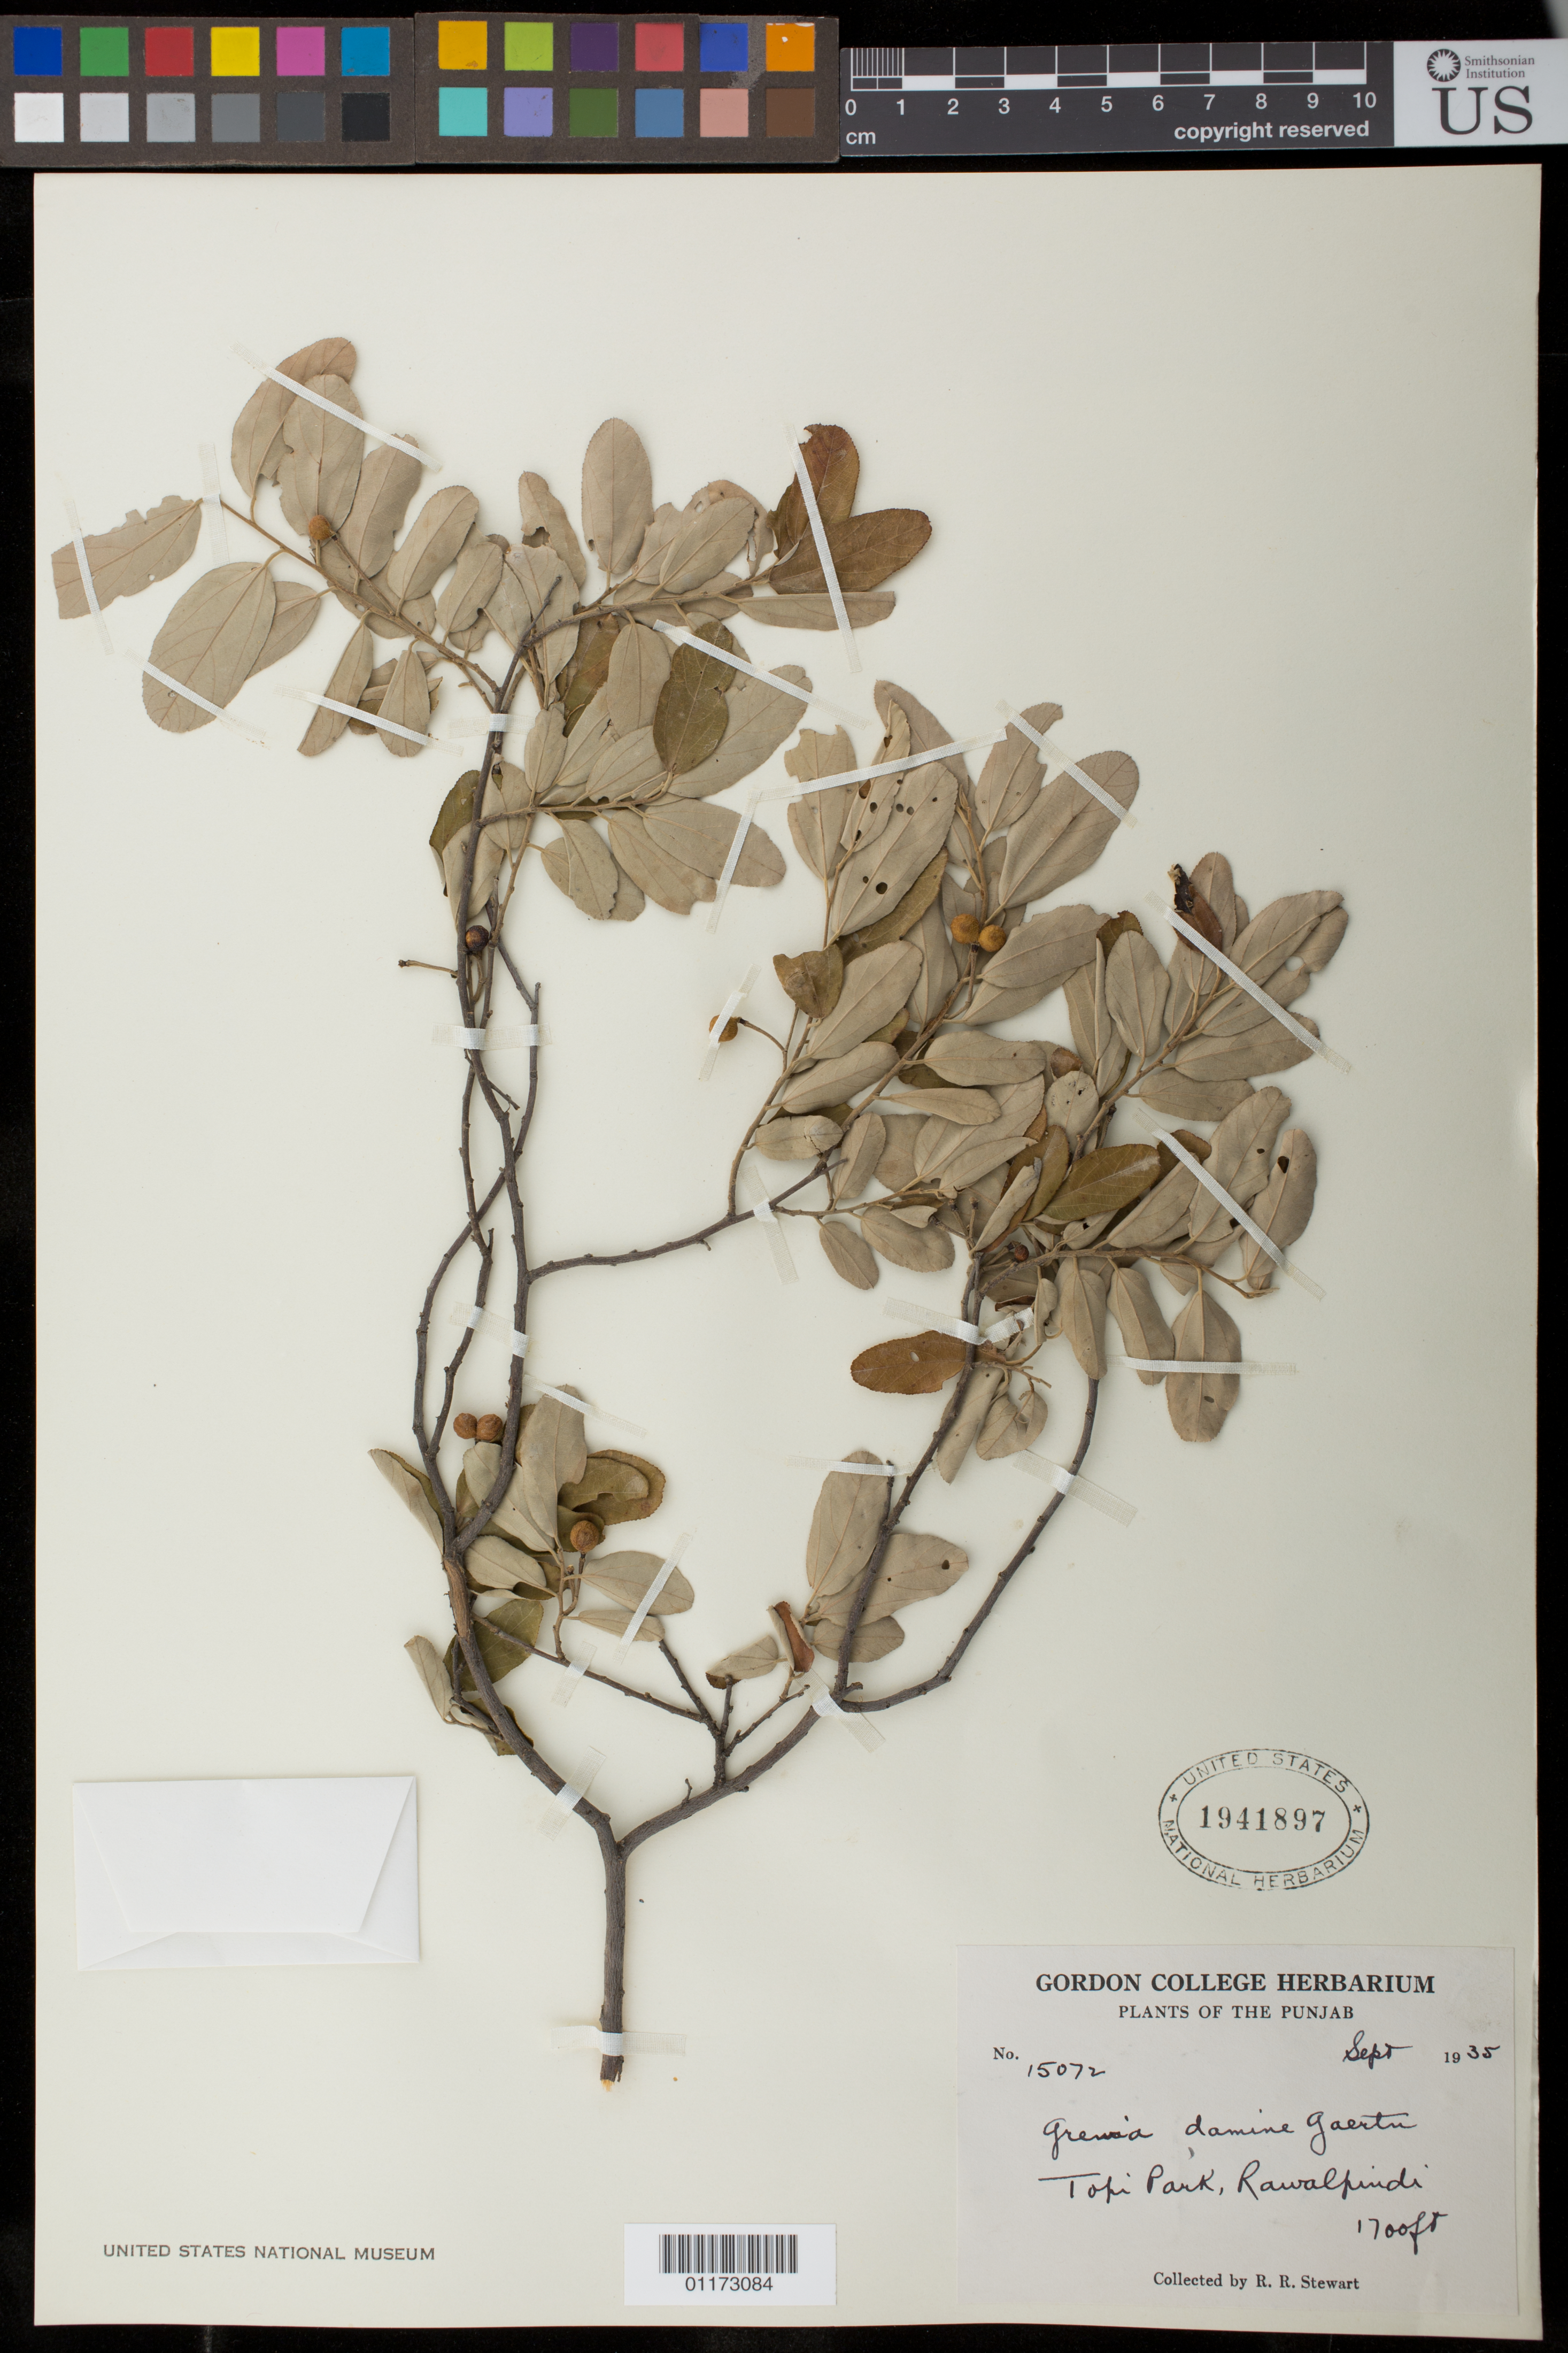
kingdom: Plantae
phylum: Tracheophyta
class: Magnoliopsida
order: Malvales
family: Malvaceae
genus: Grewia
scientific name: Grewia tiliifolia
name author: Vahl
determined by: Jourdain-Fievet, L.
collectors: R. R. Stewart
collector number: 15072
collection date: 1935-09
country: Pakistan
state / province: Punjab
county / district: Rawalpindi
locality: Topi Park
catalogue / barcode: US 1941897